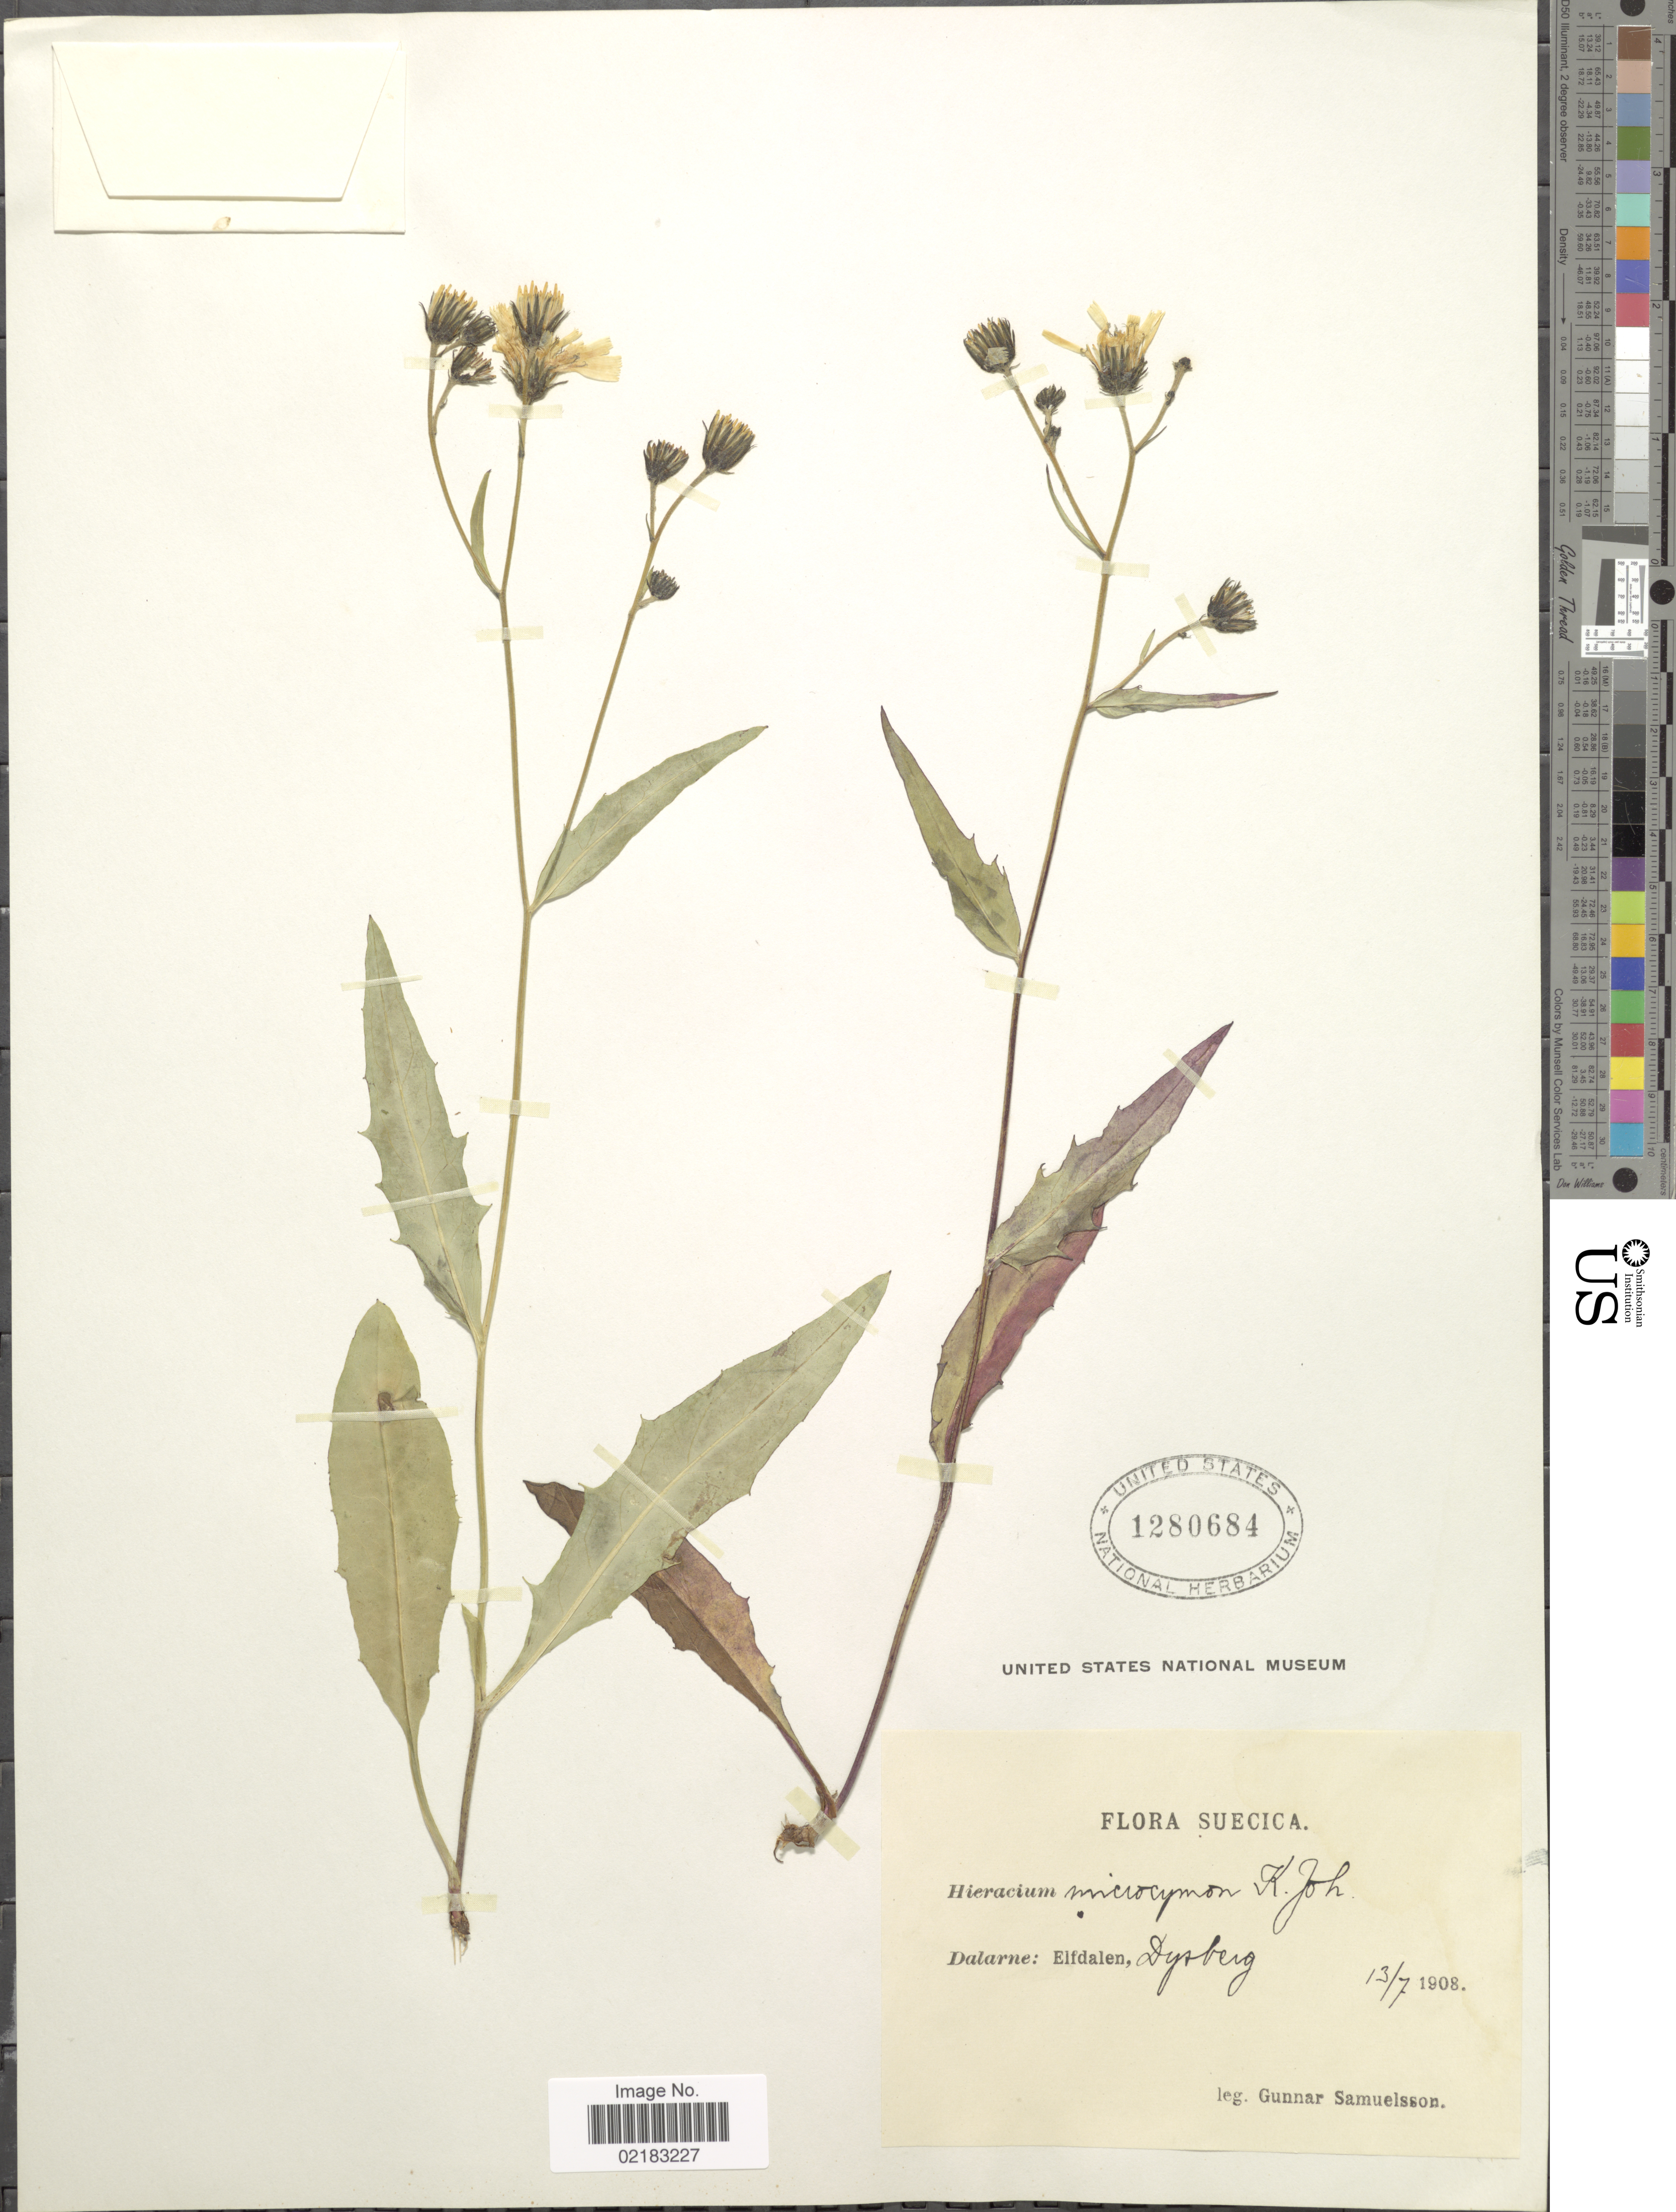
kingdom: Plantae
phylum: Tracheophyta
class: Magnoliopsida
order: Asterales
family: Asteraceae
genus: Hieracium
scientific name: Hieracium microcymon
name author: Johanss.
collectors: G. Samuelsson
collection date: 1908-07-13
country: Sweden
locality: Elfdalen, Dysberg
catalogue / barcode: US 1280684